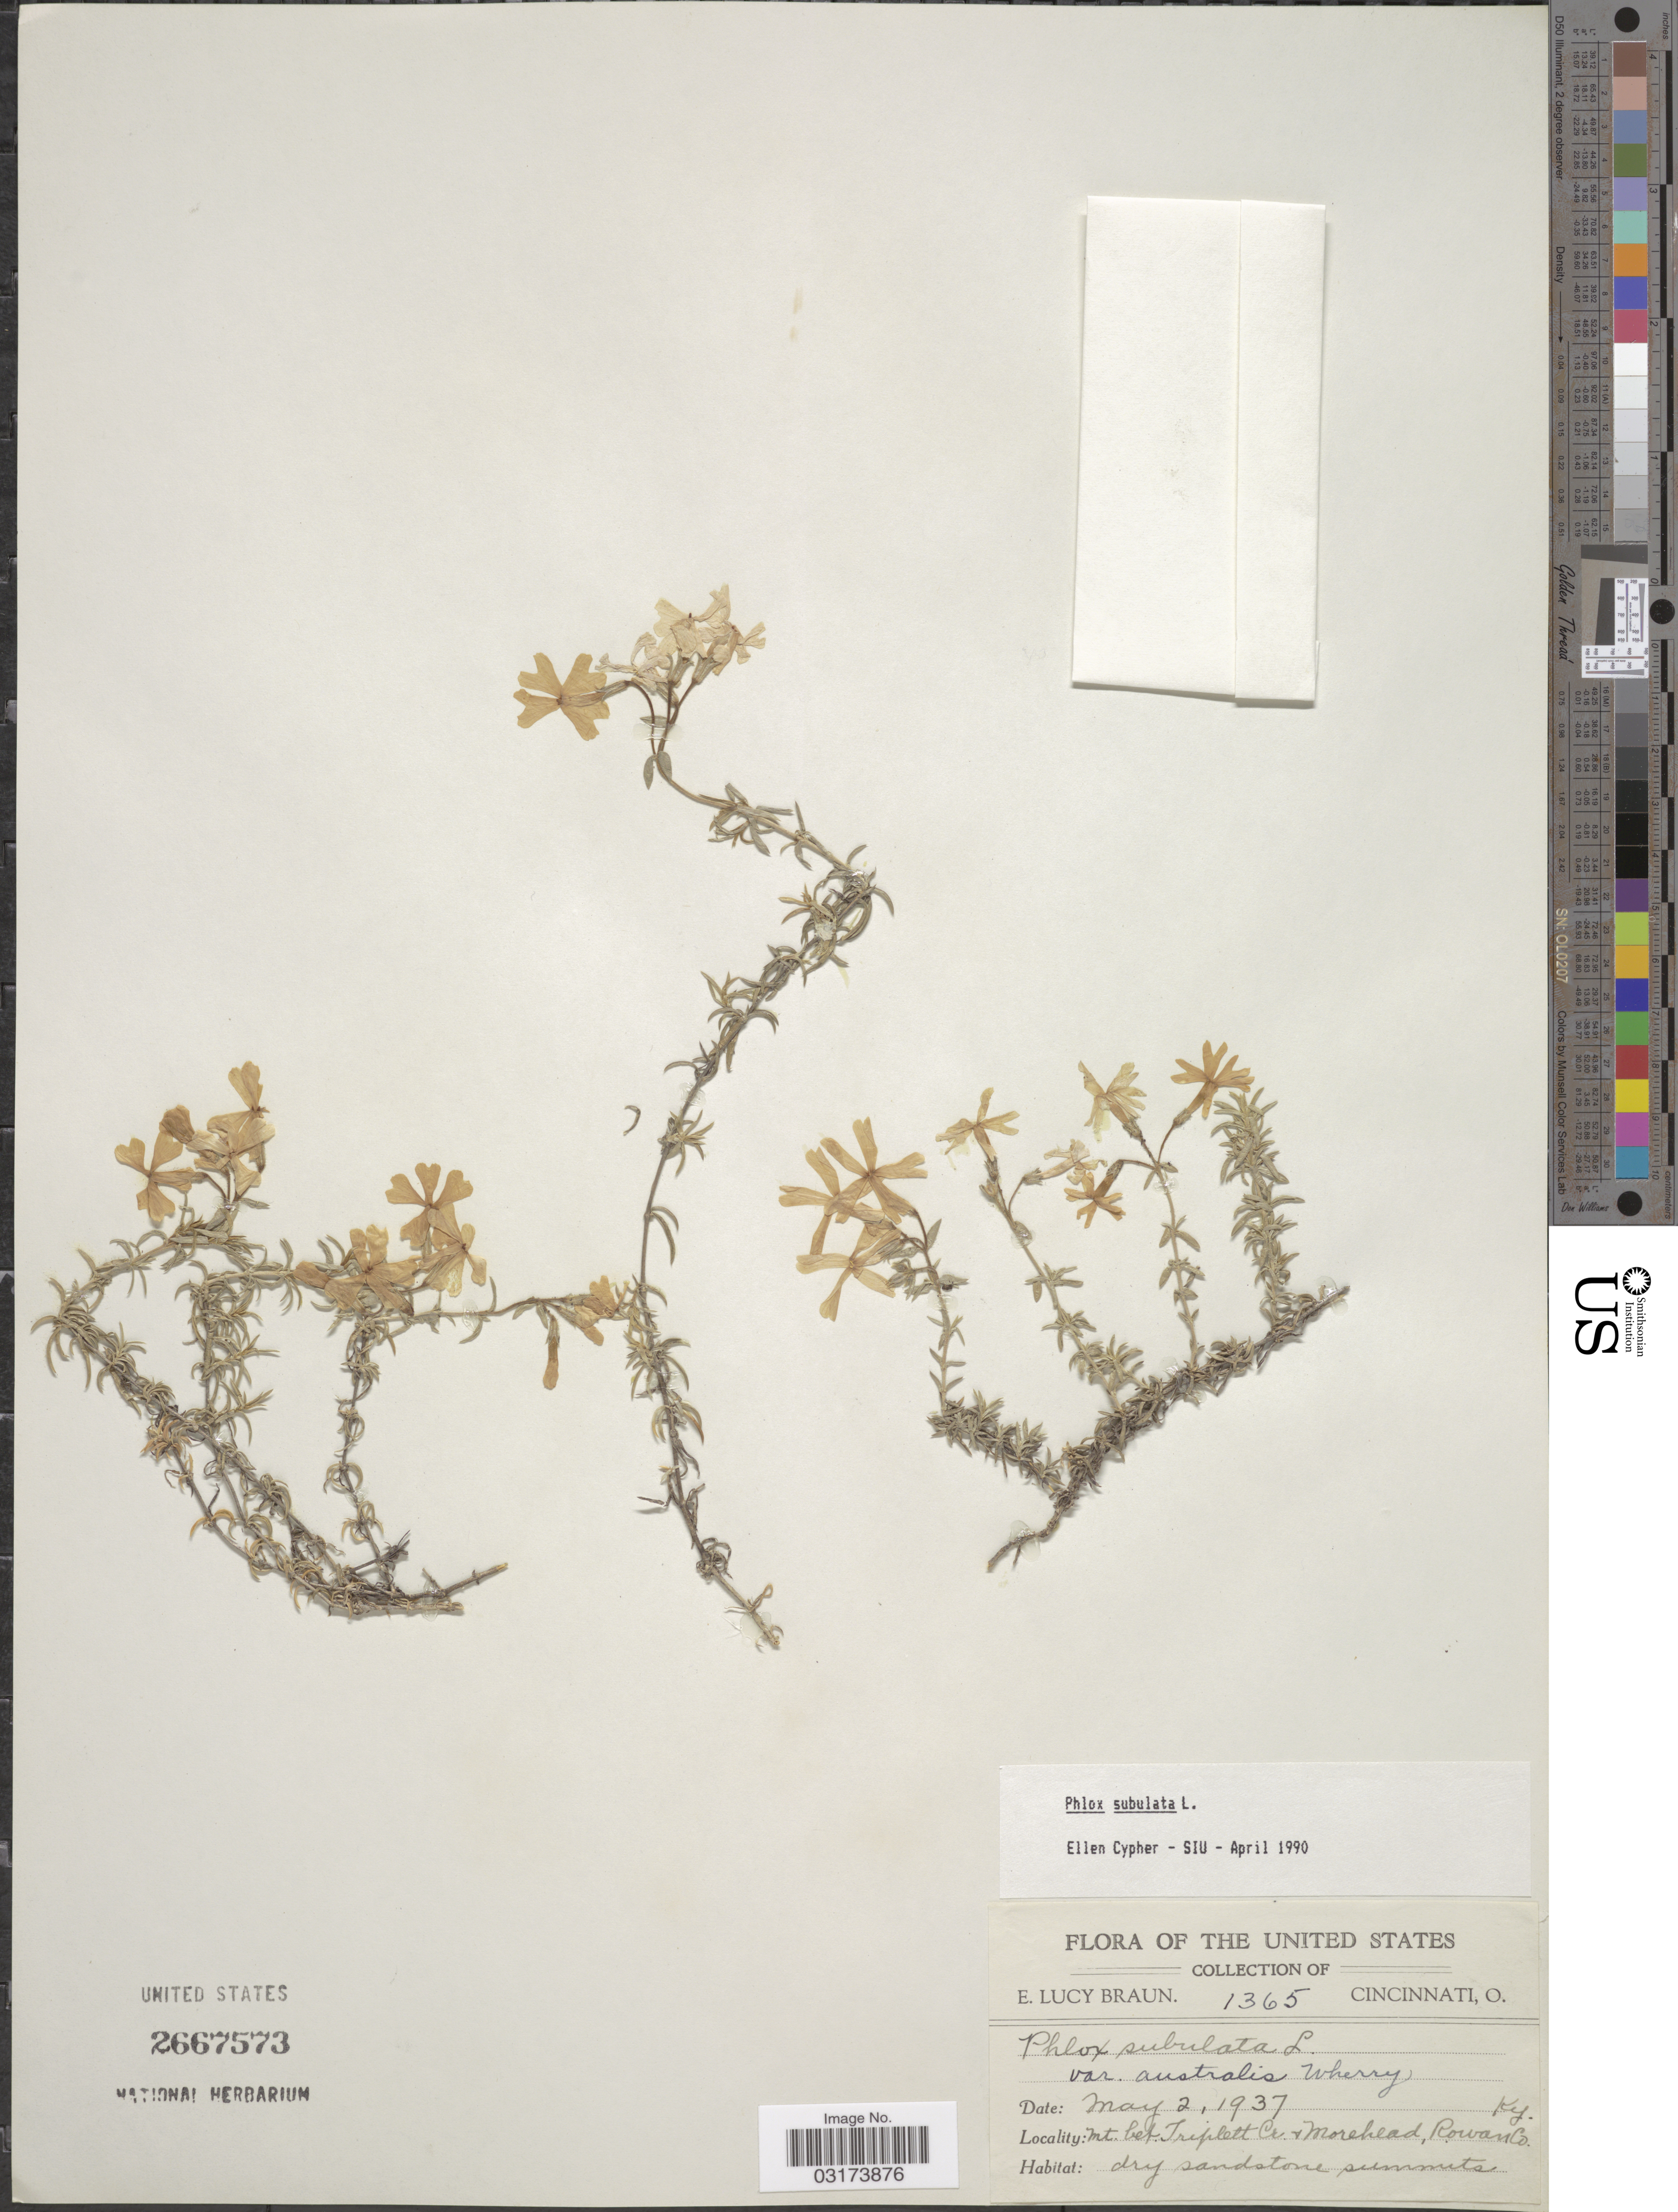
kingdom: Plantae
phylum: Tracheophyta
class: Magnoliopsida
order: Ericales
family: Polemoniaceae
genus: Phlox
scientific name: Phlox subulata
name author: L.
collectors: E. L. Braun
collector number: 1365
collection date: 1937-05-02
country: United States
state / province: Kentucky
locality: Mt. bet. Triplett Cr. & Morehead, Rowan Co.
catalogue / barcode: US 2667573